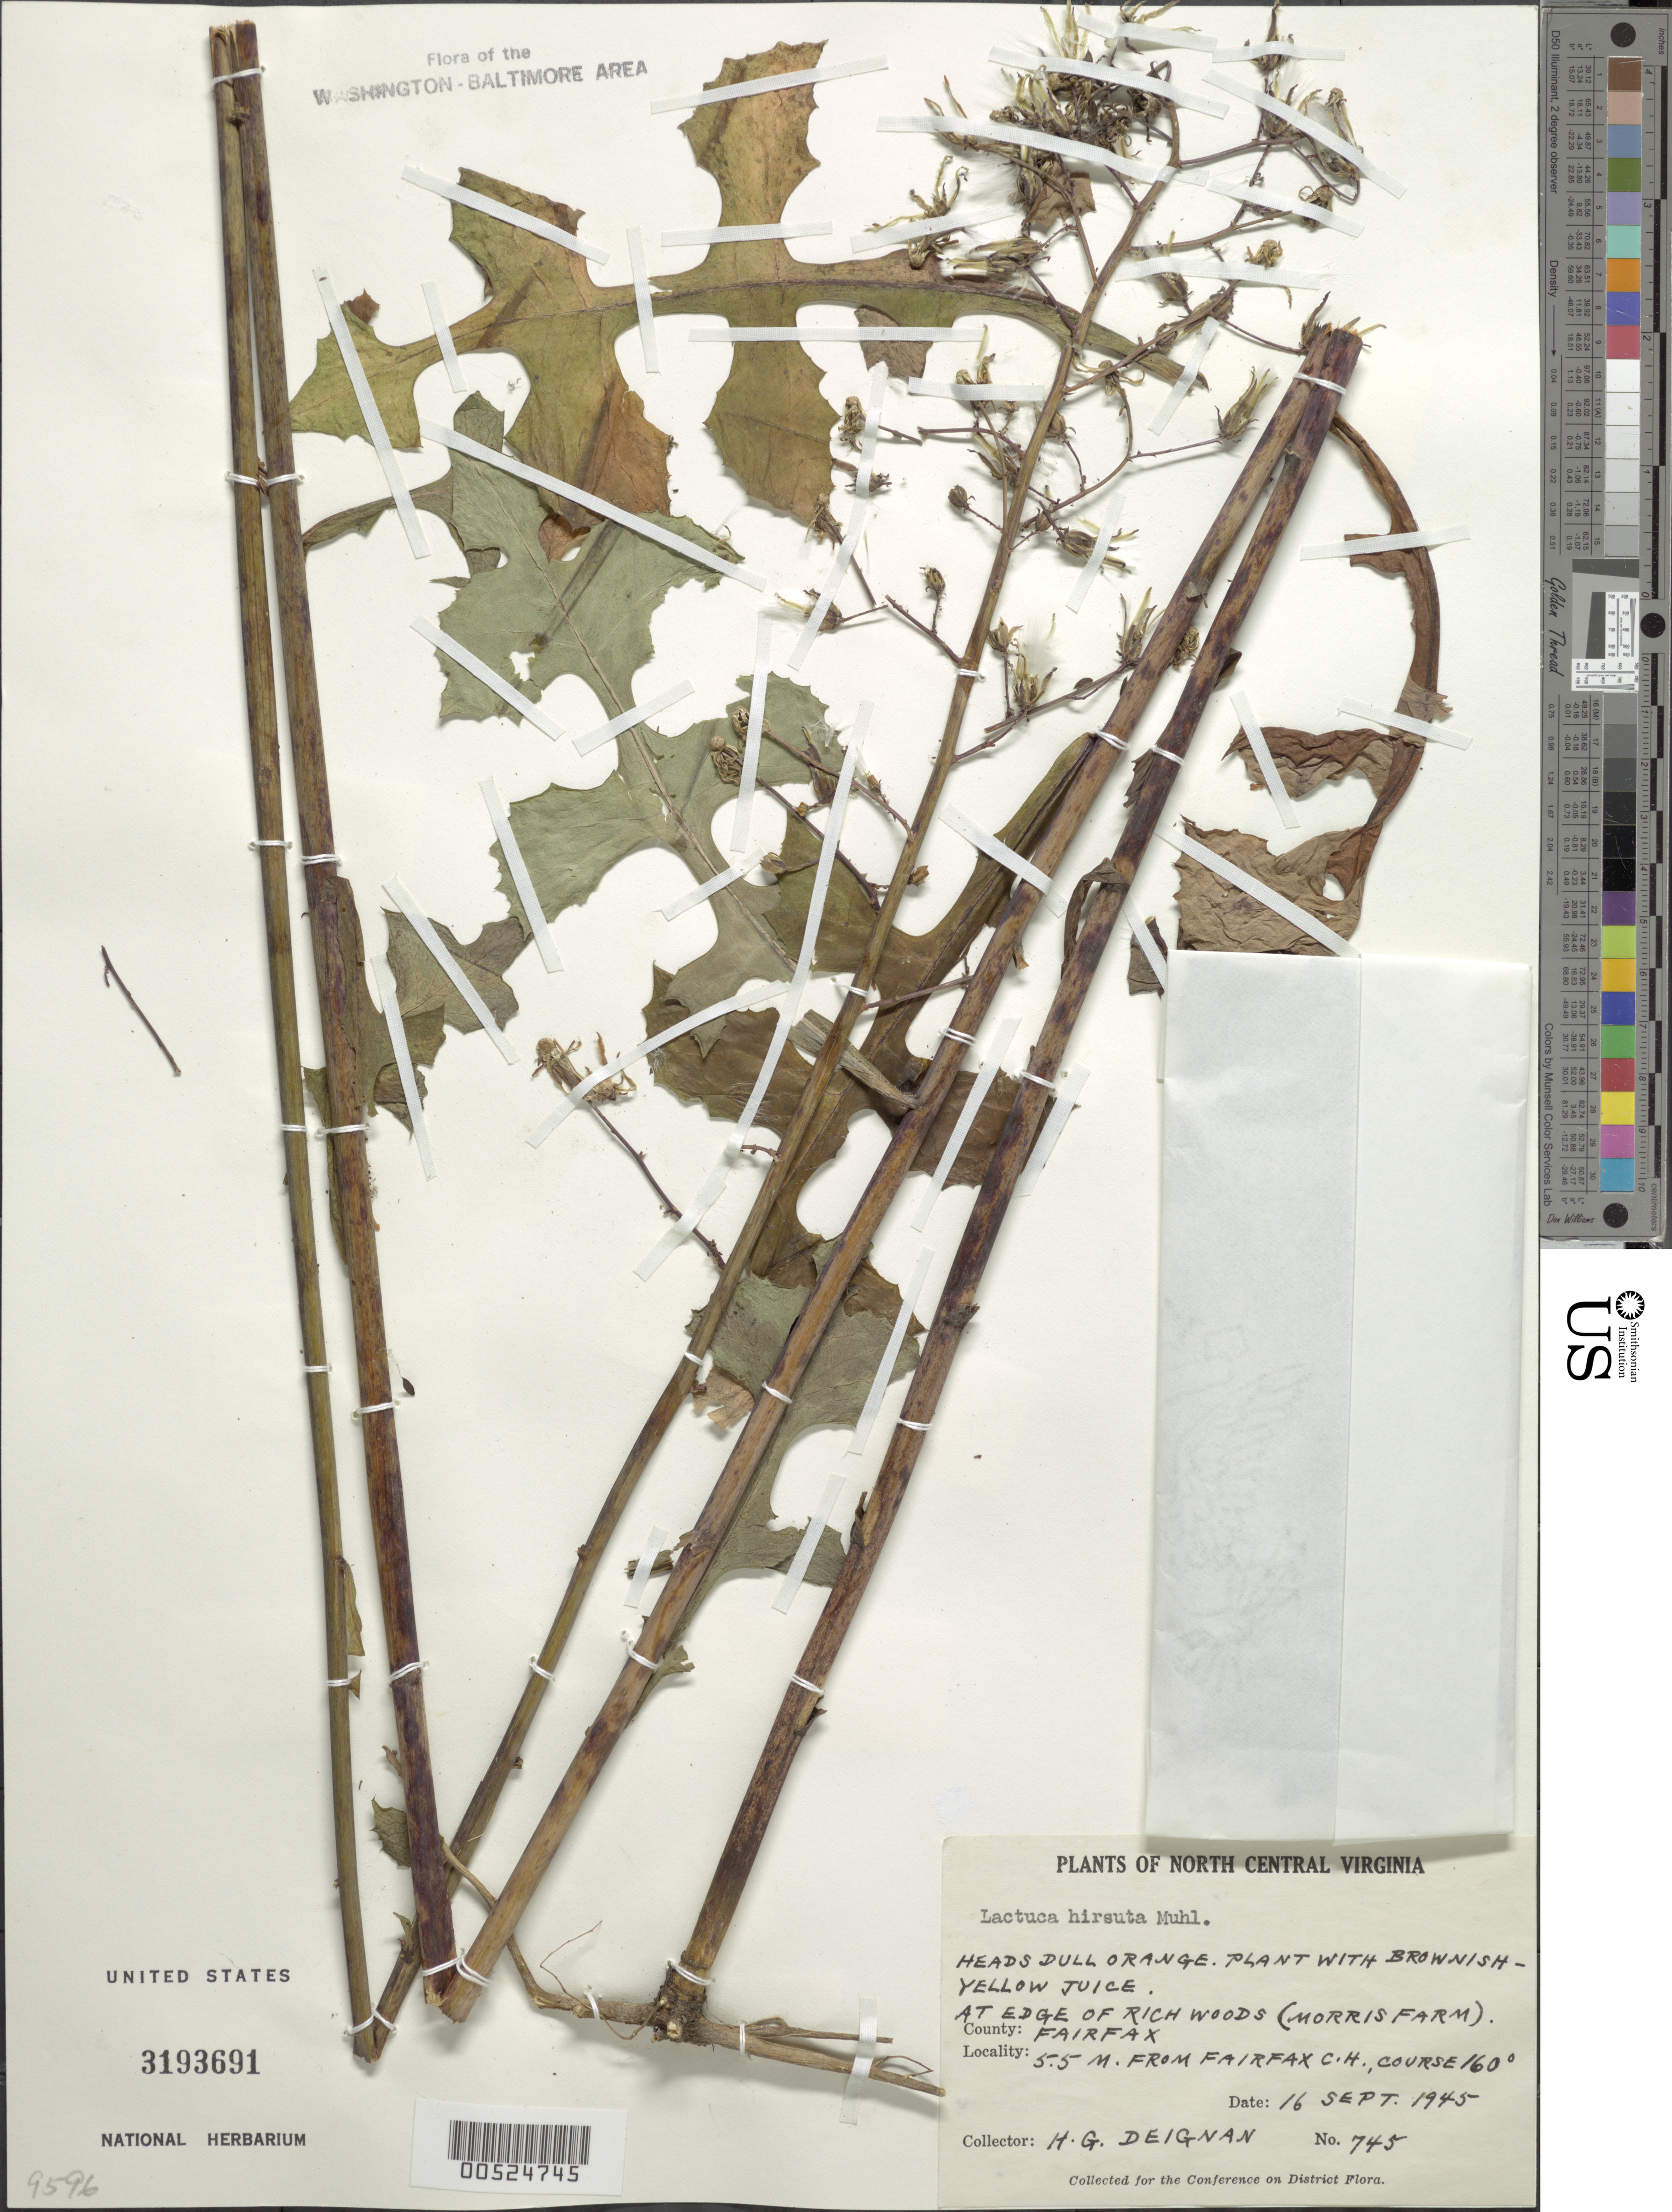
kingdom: Plantae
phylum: Tracheophyta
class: Magnoliopsida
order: Asterales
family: Asteraceae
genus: Lactuca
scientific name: Lactuca hirsuta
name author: Muhl. ex Nutt.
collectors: H. Deignan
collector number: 745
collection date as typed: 16 Sep 1945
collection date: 1945-09-16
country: United States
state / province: Virginia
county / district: Fairfax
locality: Fairfax Courthouse, 5.5 mi. from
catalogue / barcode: US 3193691